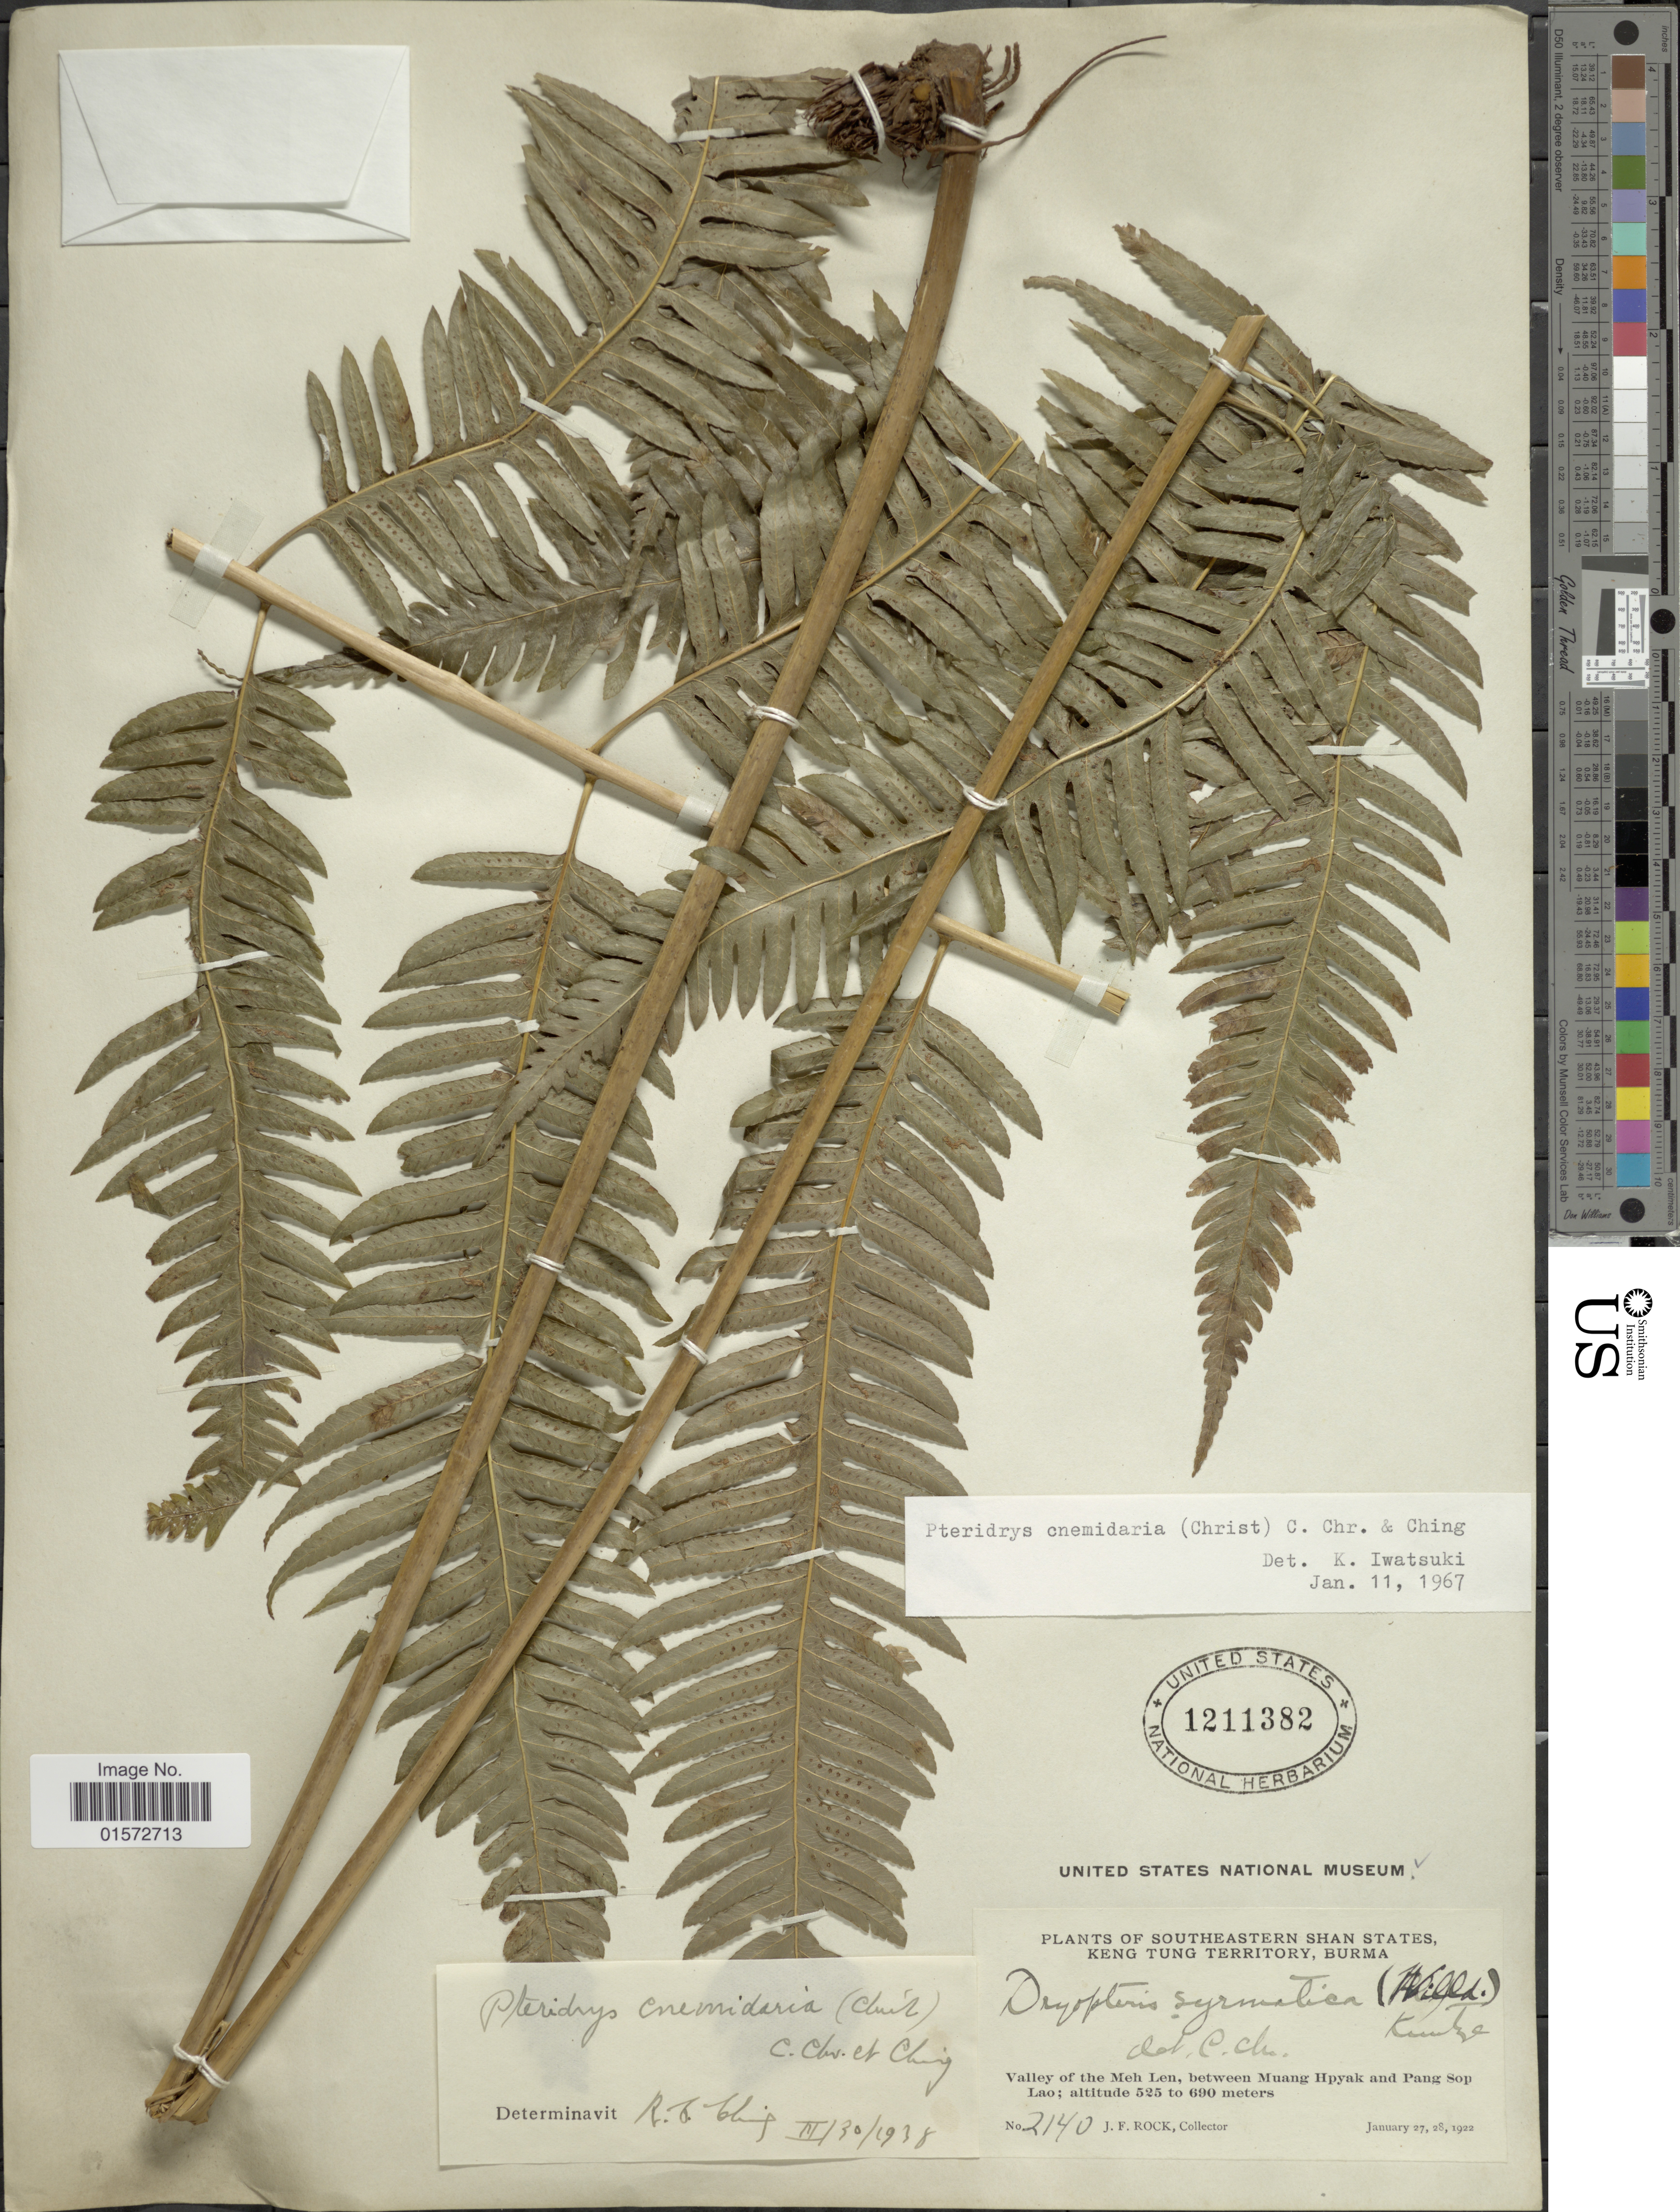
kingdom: Plantae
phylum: Tracheophyta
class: Polypodiopsida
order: Polypodiales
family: Tectariaceae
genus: Pteridrys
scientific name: Pteridrys cnemidaria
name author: (Christ) C. Chr. & Ching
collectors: J. Rock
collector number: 2140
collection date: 1922-01-27/1922-01-28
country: Myanmar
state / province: Shan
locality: Southeastern Shan States, Keng Tung Territory, Burma. valley of the Meh Len, between MUnag Hpyak and Pang Sop Lao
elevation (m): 525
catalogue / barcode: US 1211382